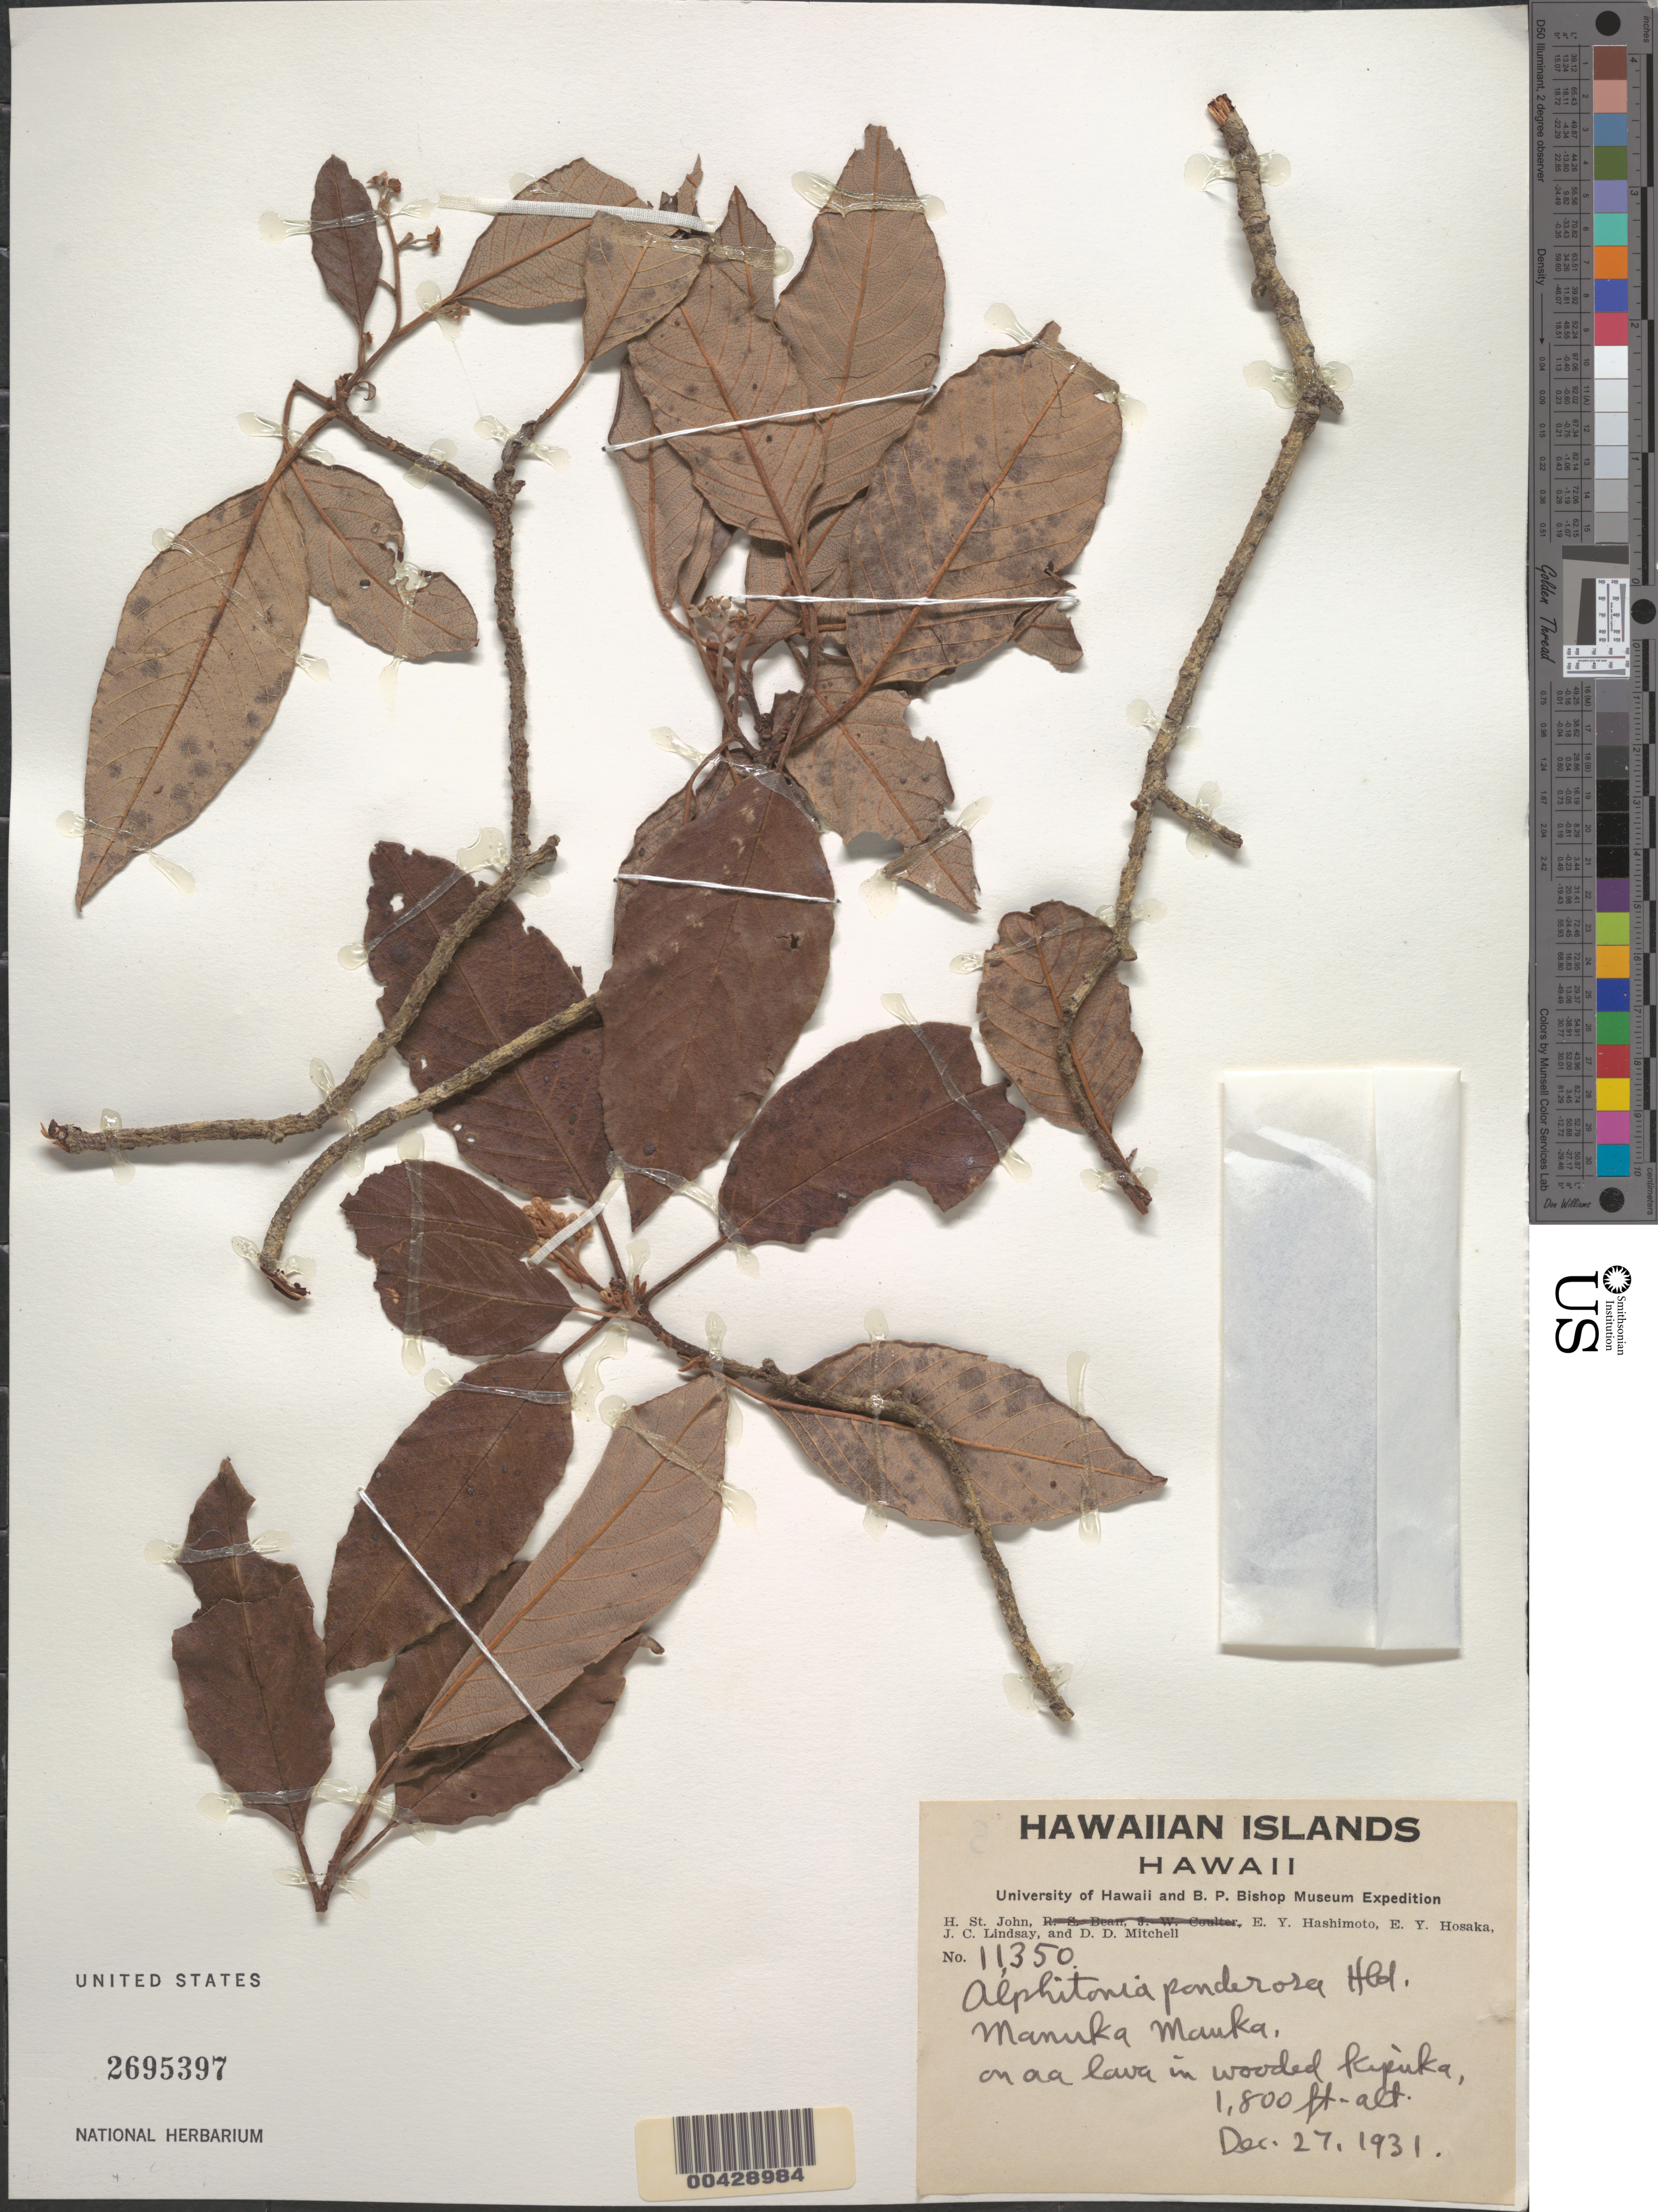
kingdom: Plantae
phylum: Tracheophyta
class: Magnoliopsida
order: Rosales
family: Rhamnaceae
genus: Alphitonia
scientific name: Alphitonia ponderosa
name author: Hillebr.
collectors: H. St. John, E. Hashimoto, E. Hosaka, J. Lindsay & D. Mitchell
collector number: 11350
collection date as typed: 27 Dec 1931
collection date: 1931-12-27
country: United States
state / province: Hawaii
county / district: Kauai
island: Kaua'i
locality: Manuka Mauka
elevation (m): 549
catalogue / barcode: US 2695397